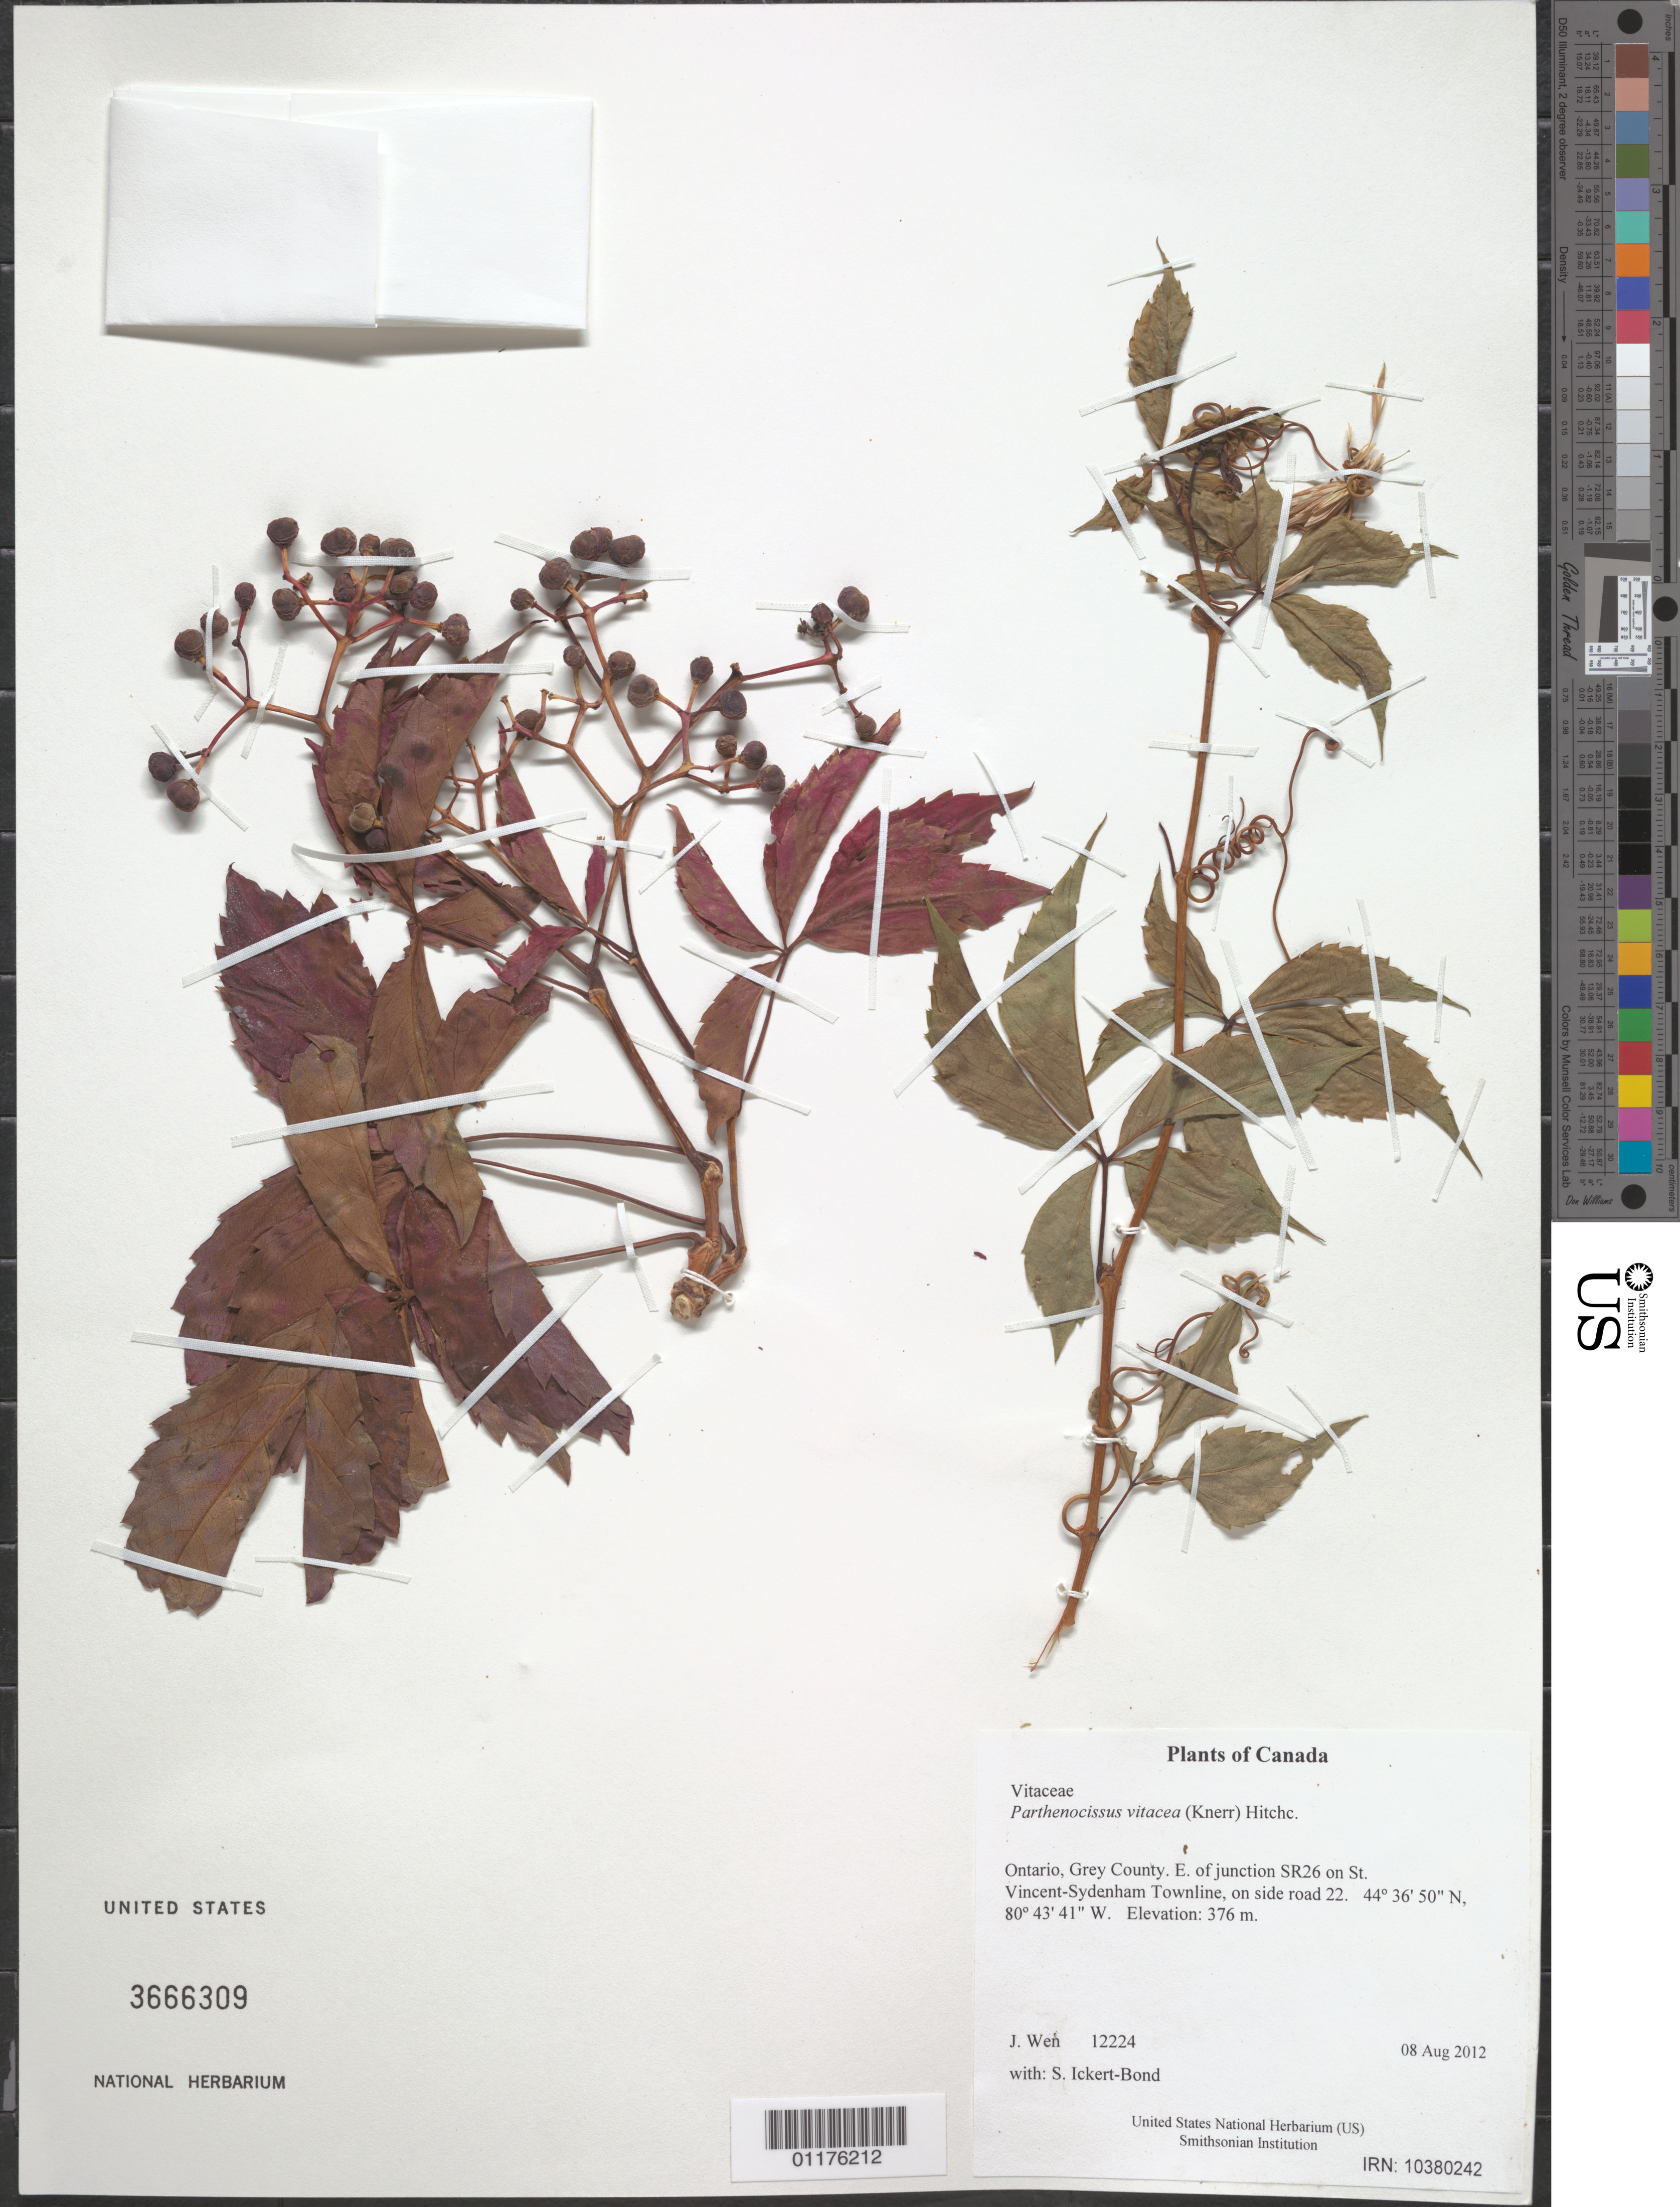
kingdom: Plantae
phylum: Tracheophyta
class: Magnoliopsida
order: Vitales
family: Vitaceae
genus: Parthenocissus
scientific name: Parthenocissus vitacea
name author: (Knerr) Hitchc.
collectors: J. Wen & S. Ickert-Bond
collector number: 12224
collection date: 2012-08-08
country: Canada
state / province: Ontario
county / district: Grey County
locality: E. of junction SR26 on St. Vincent-Sydenham Townline, on side road 22.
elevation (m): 376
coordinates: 44 36.840 N, 80 43.687 W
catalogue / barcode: US 3666309